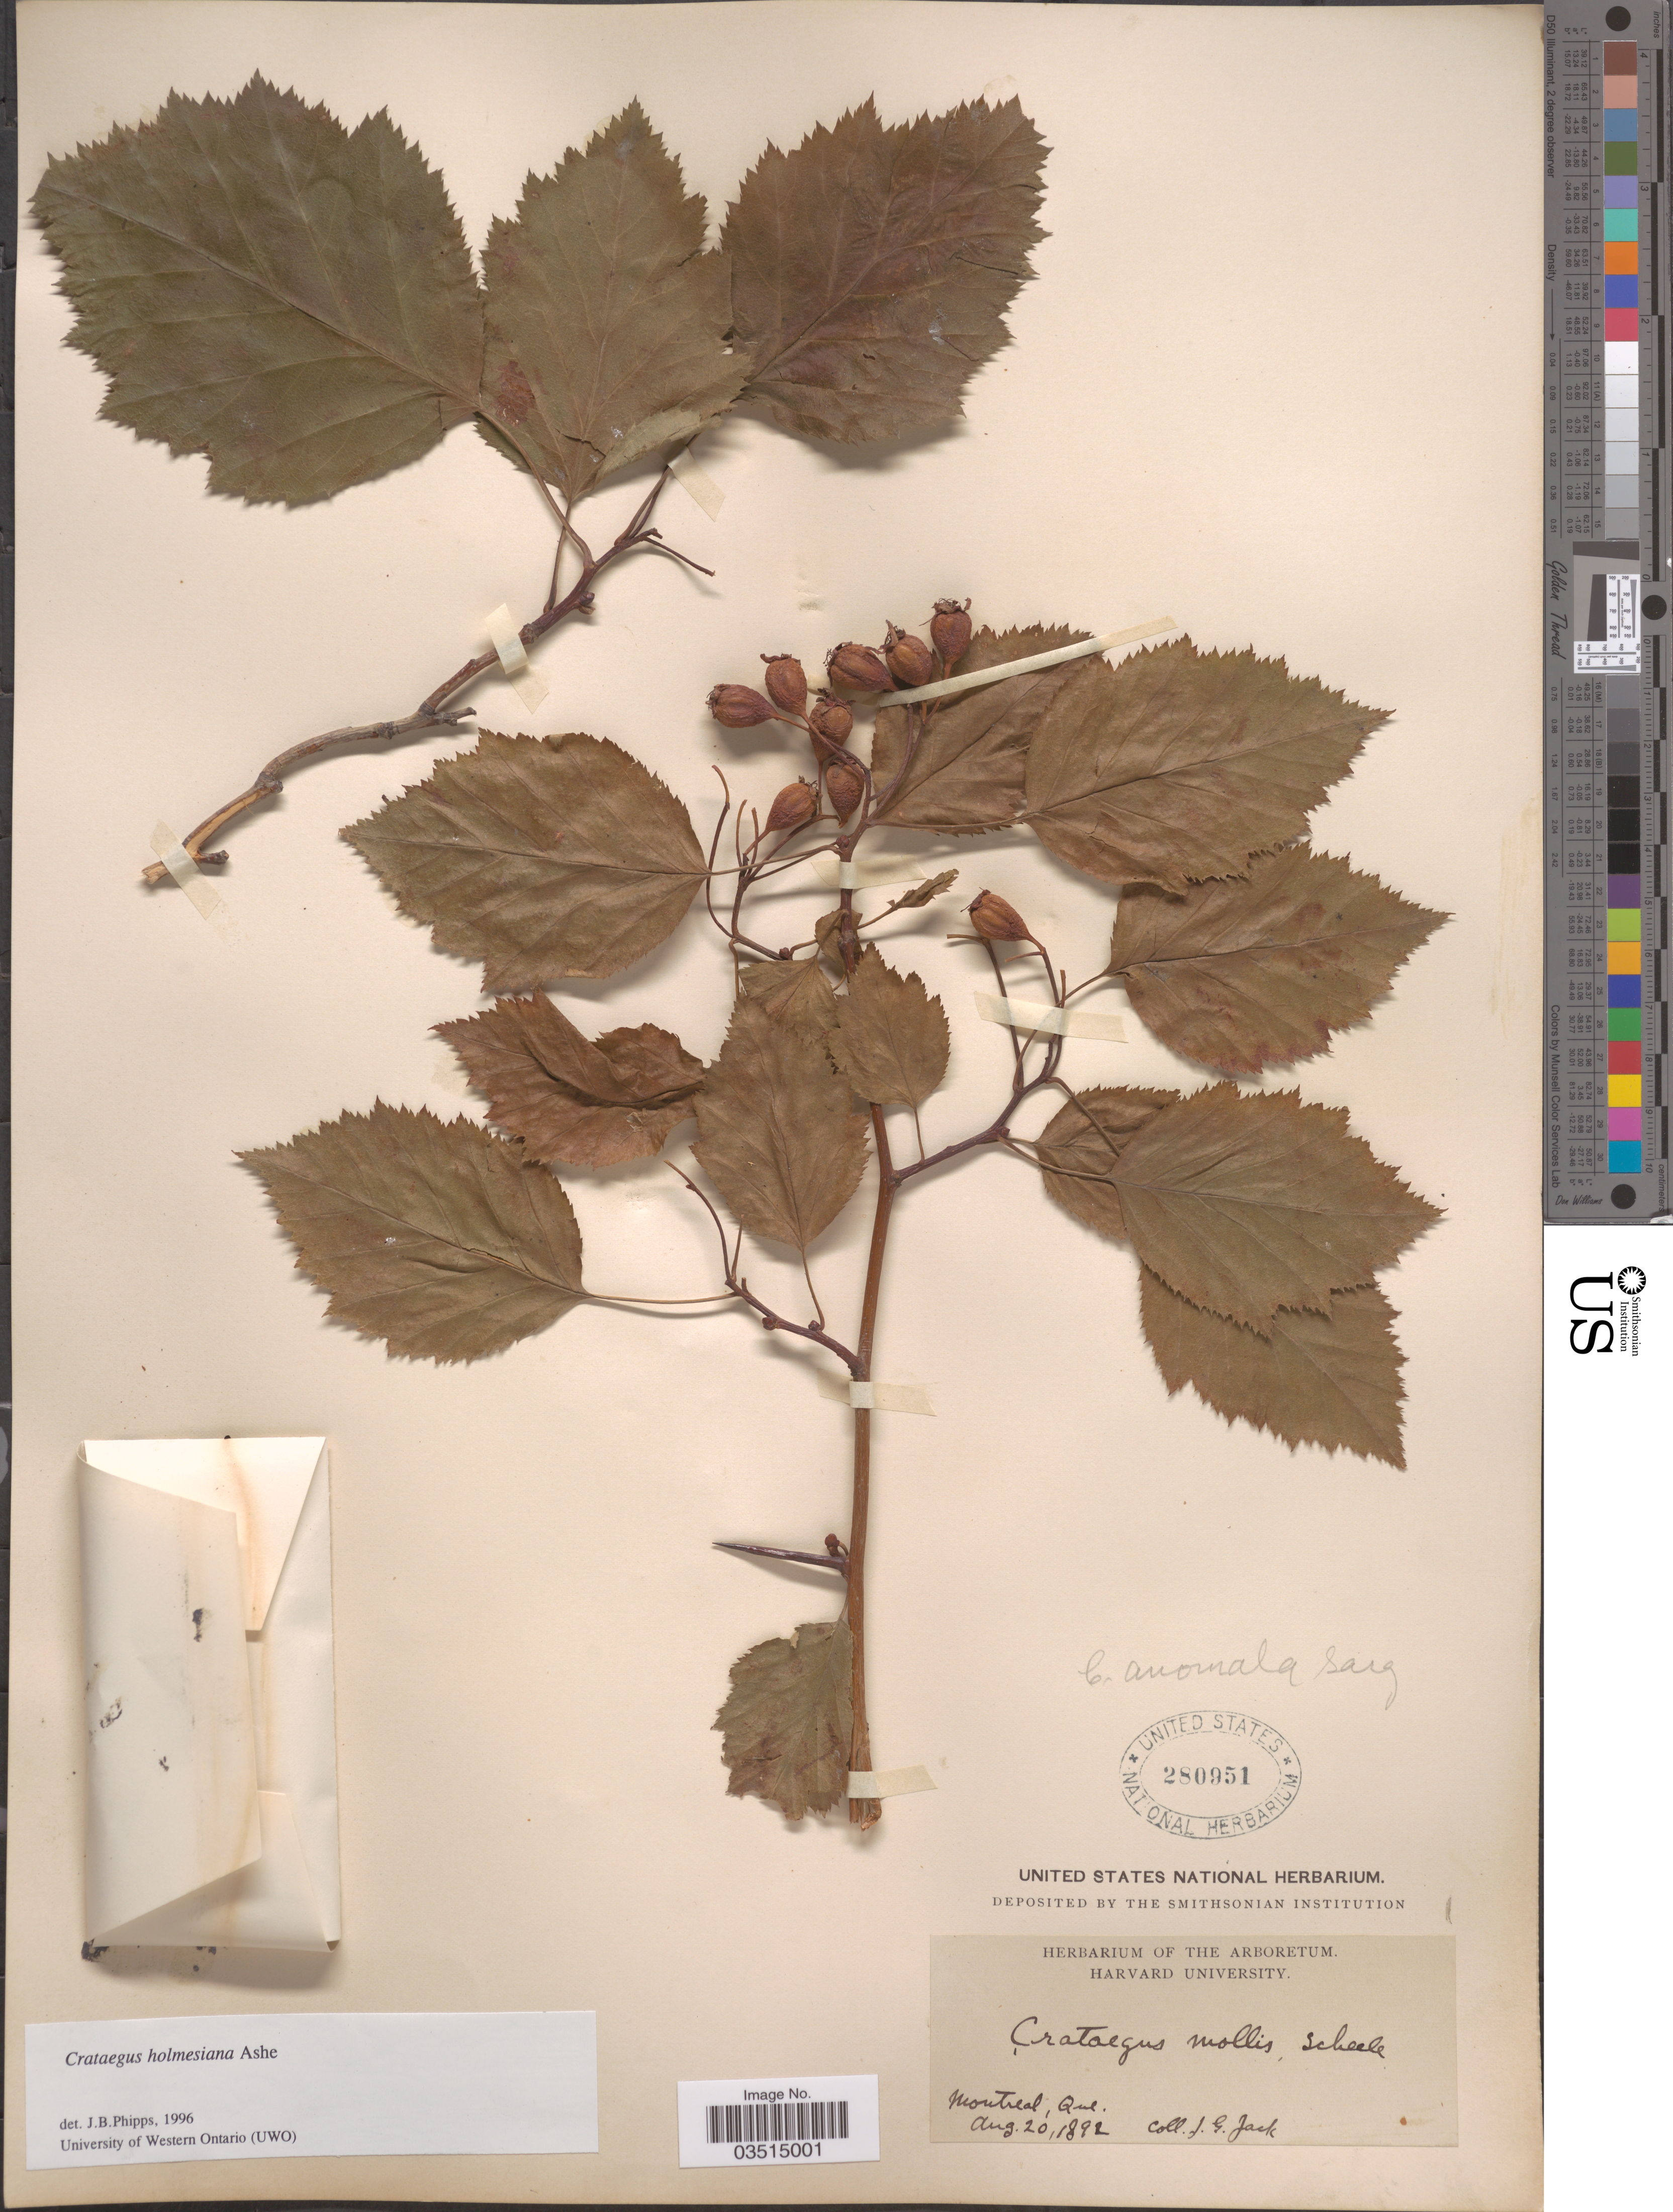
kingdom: Plantae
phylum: Tracheophyta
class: Magnoliopsida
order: Rosales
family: Rosaceae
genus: Crataegus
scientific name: Crataegus holmesiana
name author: Ashe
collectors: J. G. Jack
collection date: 1892-08-20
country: Canada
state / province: Quebec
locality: Montreal.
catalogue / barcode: US 280951